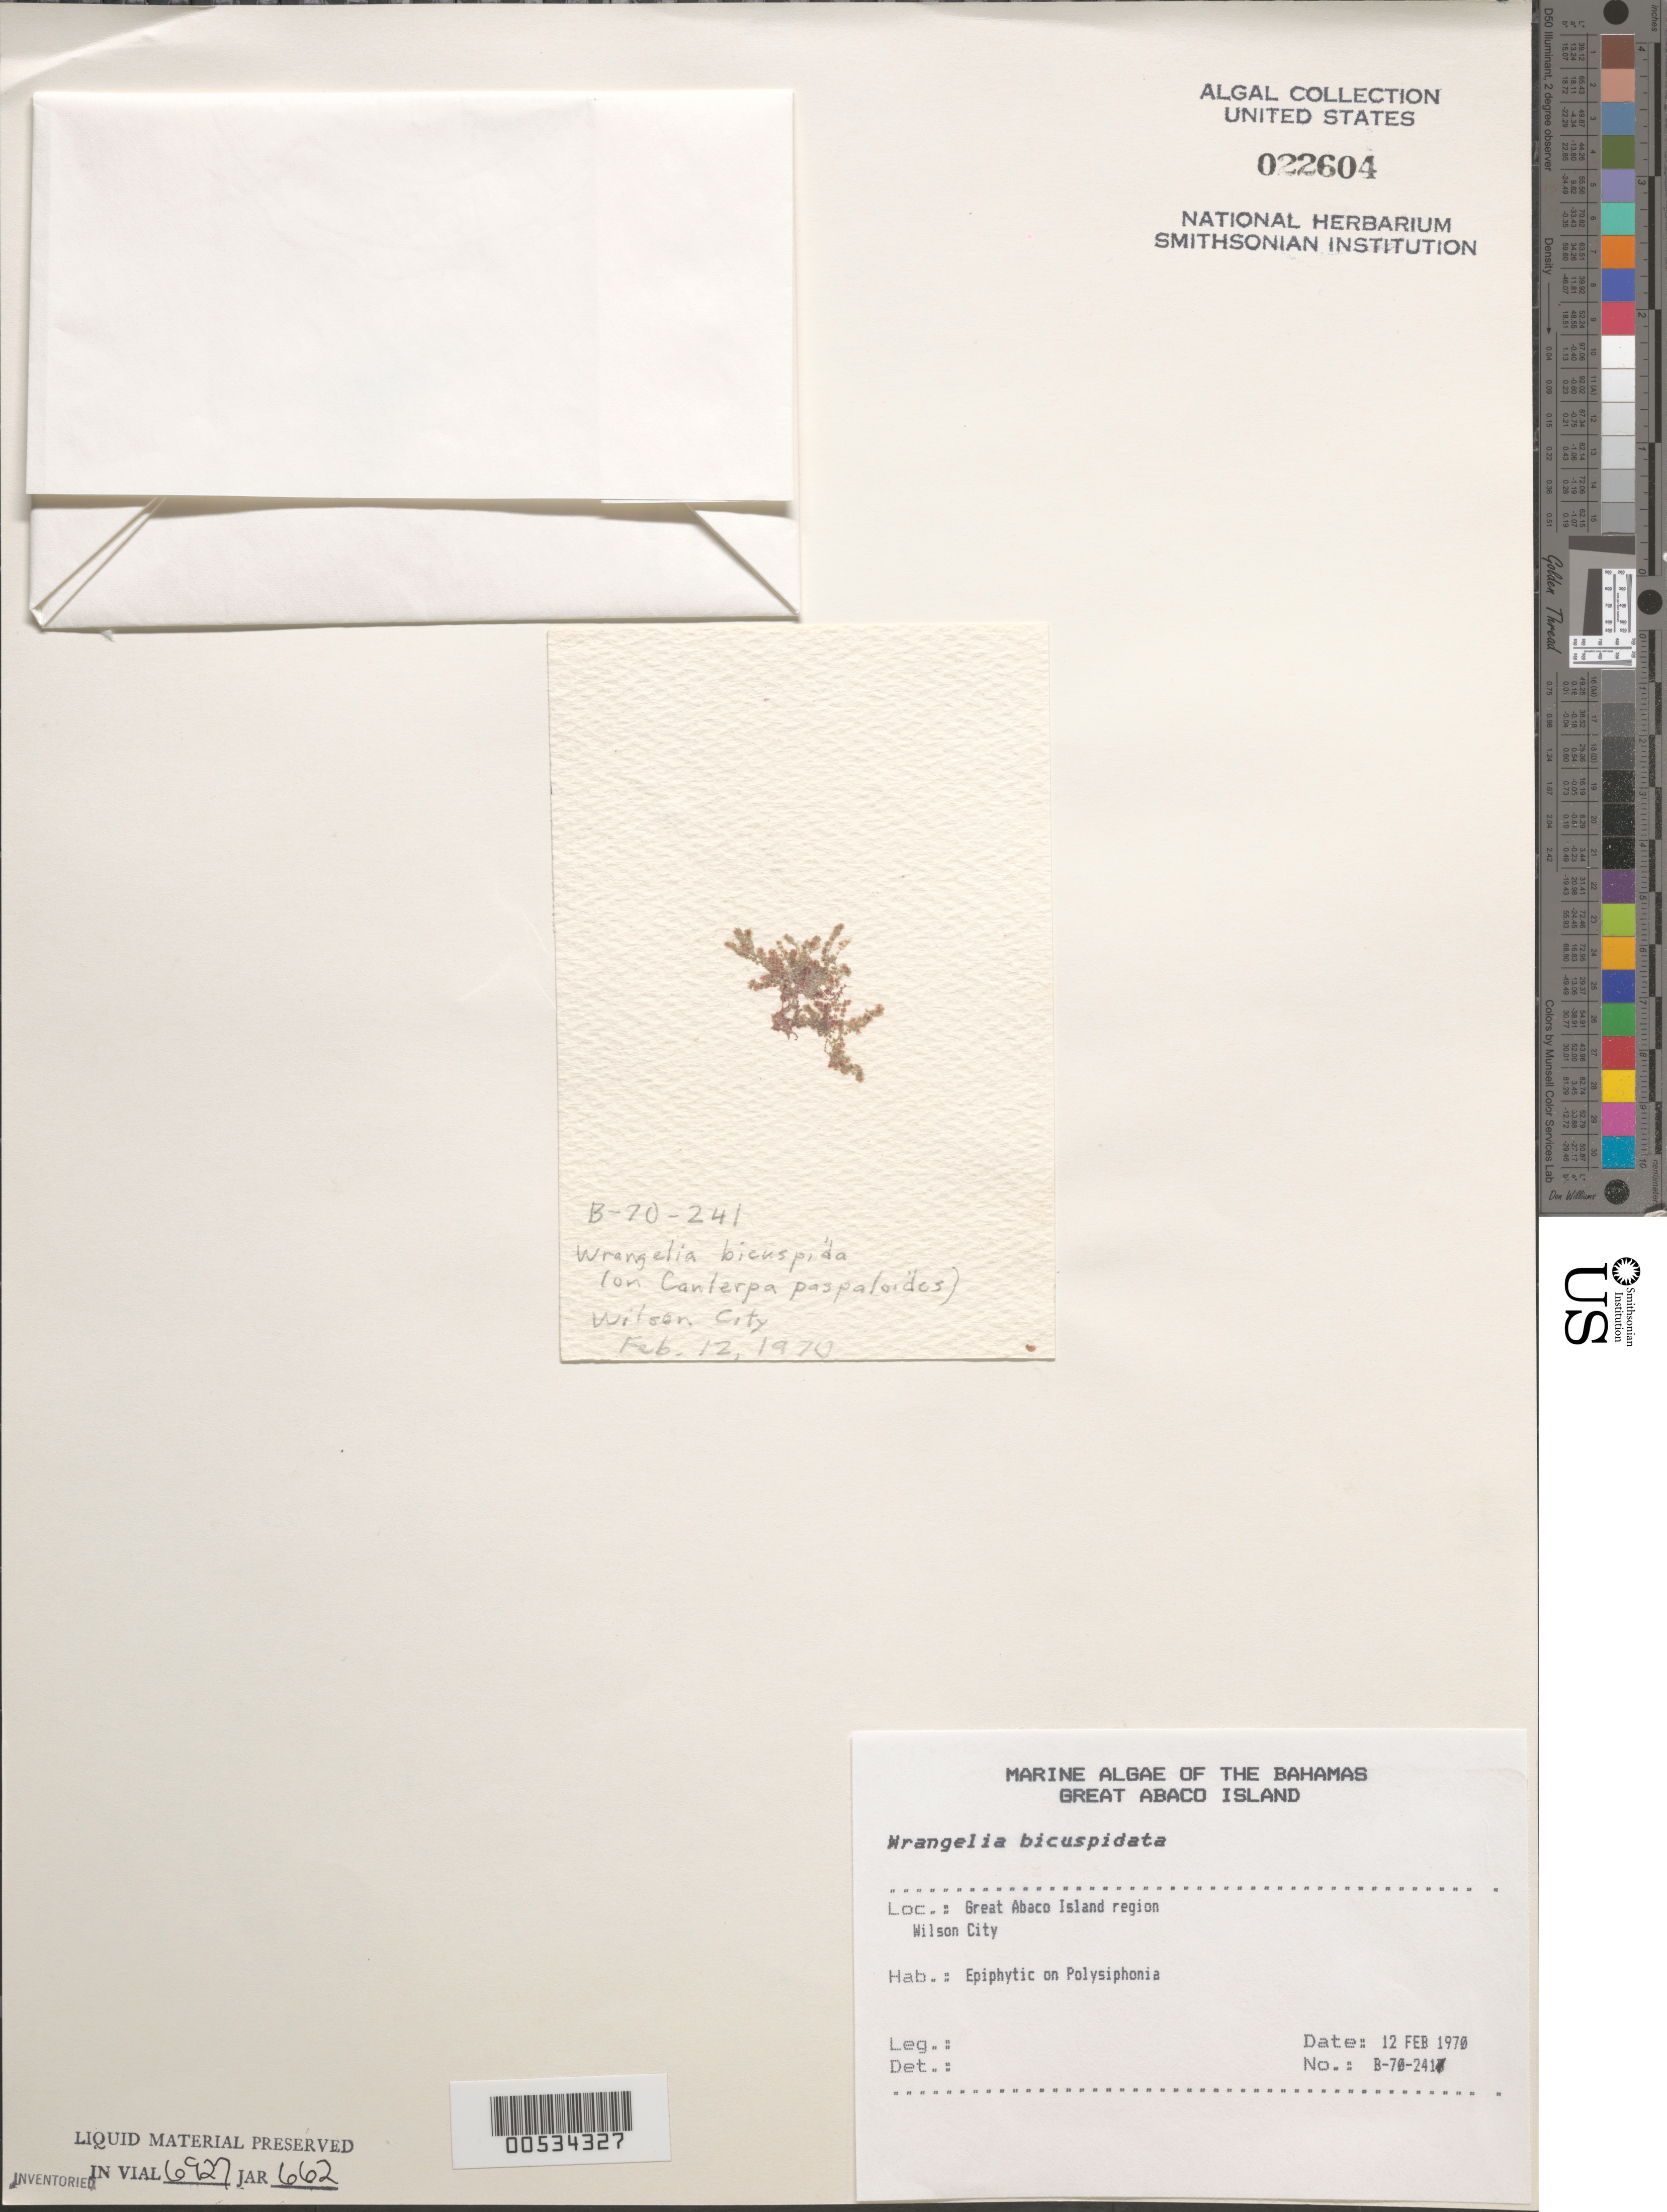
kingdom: Plantae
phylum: Rhodophyta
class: Florideophyceae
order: Ceramiales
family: Wrangeliaceae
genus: Wrangelia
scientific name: Wrangelia bicuspidata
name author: Børgesen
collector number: B-70-241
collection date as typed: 12 Feb 1970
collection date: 1970-02-12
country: Bahamas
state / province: Abaco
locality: Wilson city, great abaco island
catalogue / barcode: US 22604